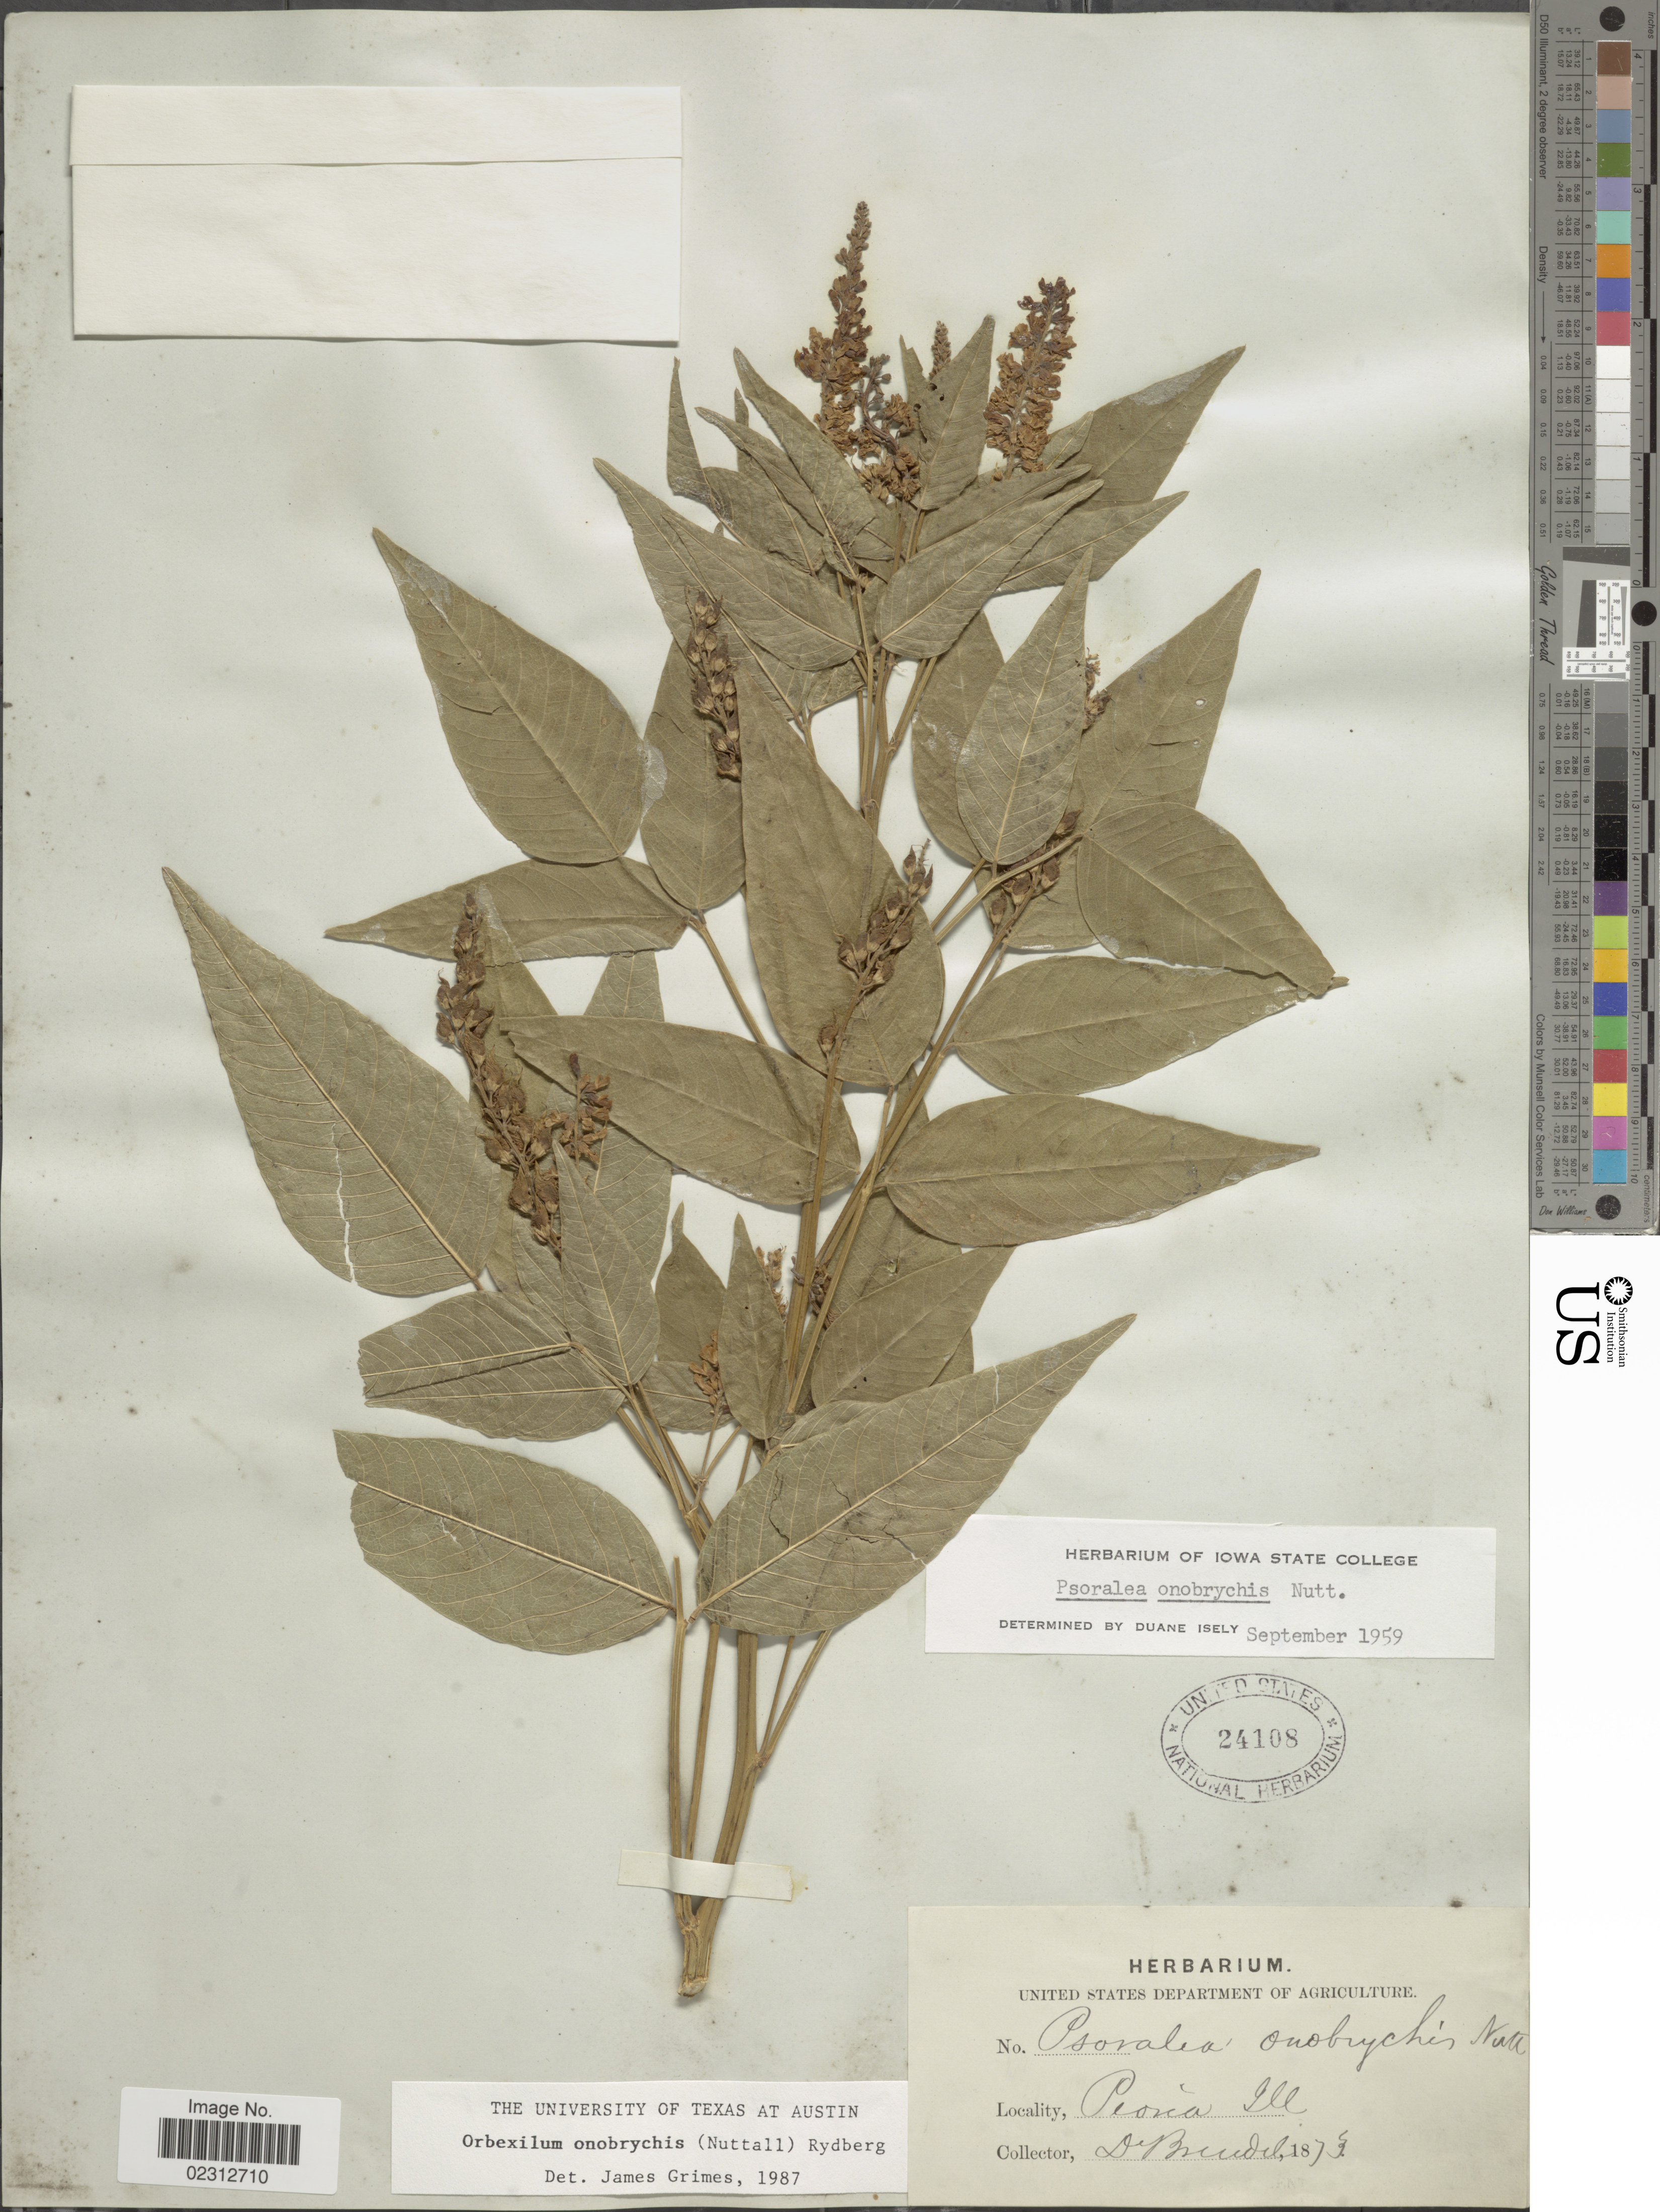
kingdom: Plantae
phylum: Tracheophyta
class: Magnoliopsida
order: Fabales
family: Fabaceae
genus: Orbexilum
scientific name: Orbexilum onobrychis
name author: (Nutt.) Rydb.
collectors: F. Brendel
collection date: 1873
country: United States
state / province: Illinois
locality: Peoria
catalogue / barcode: US 24108